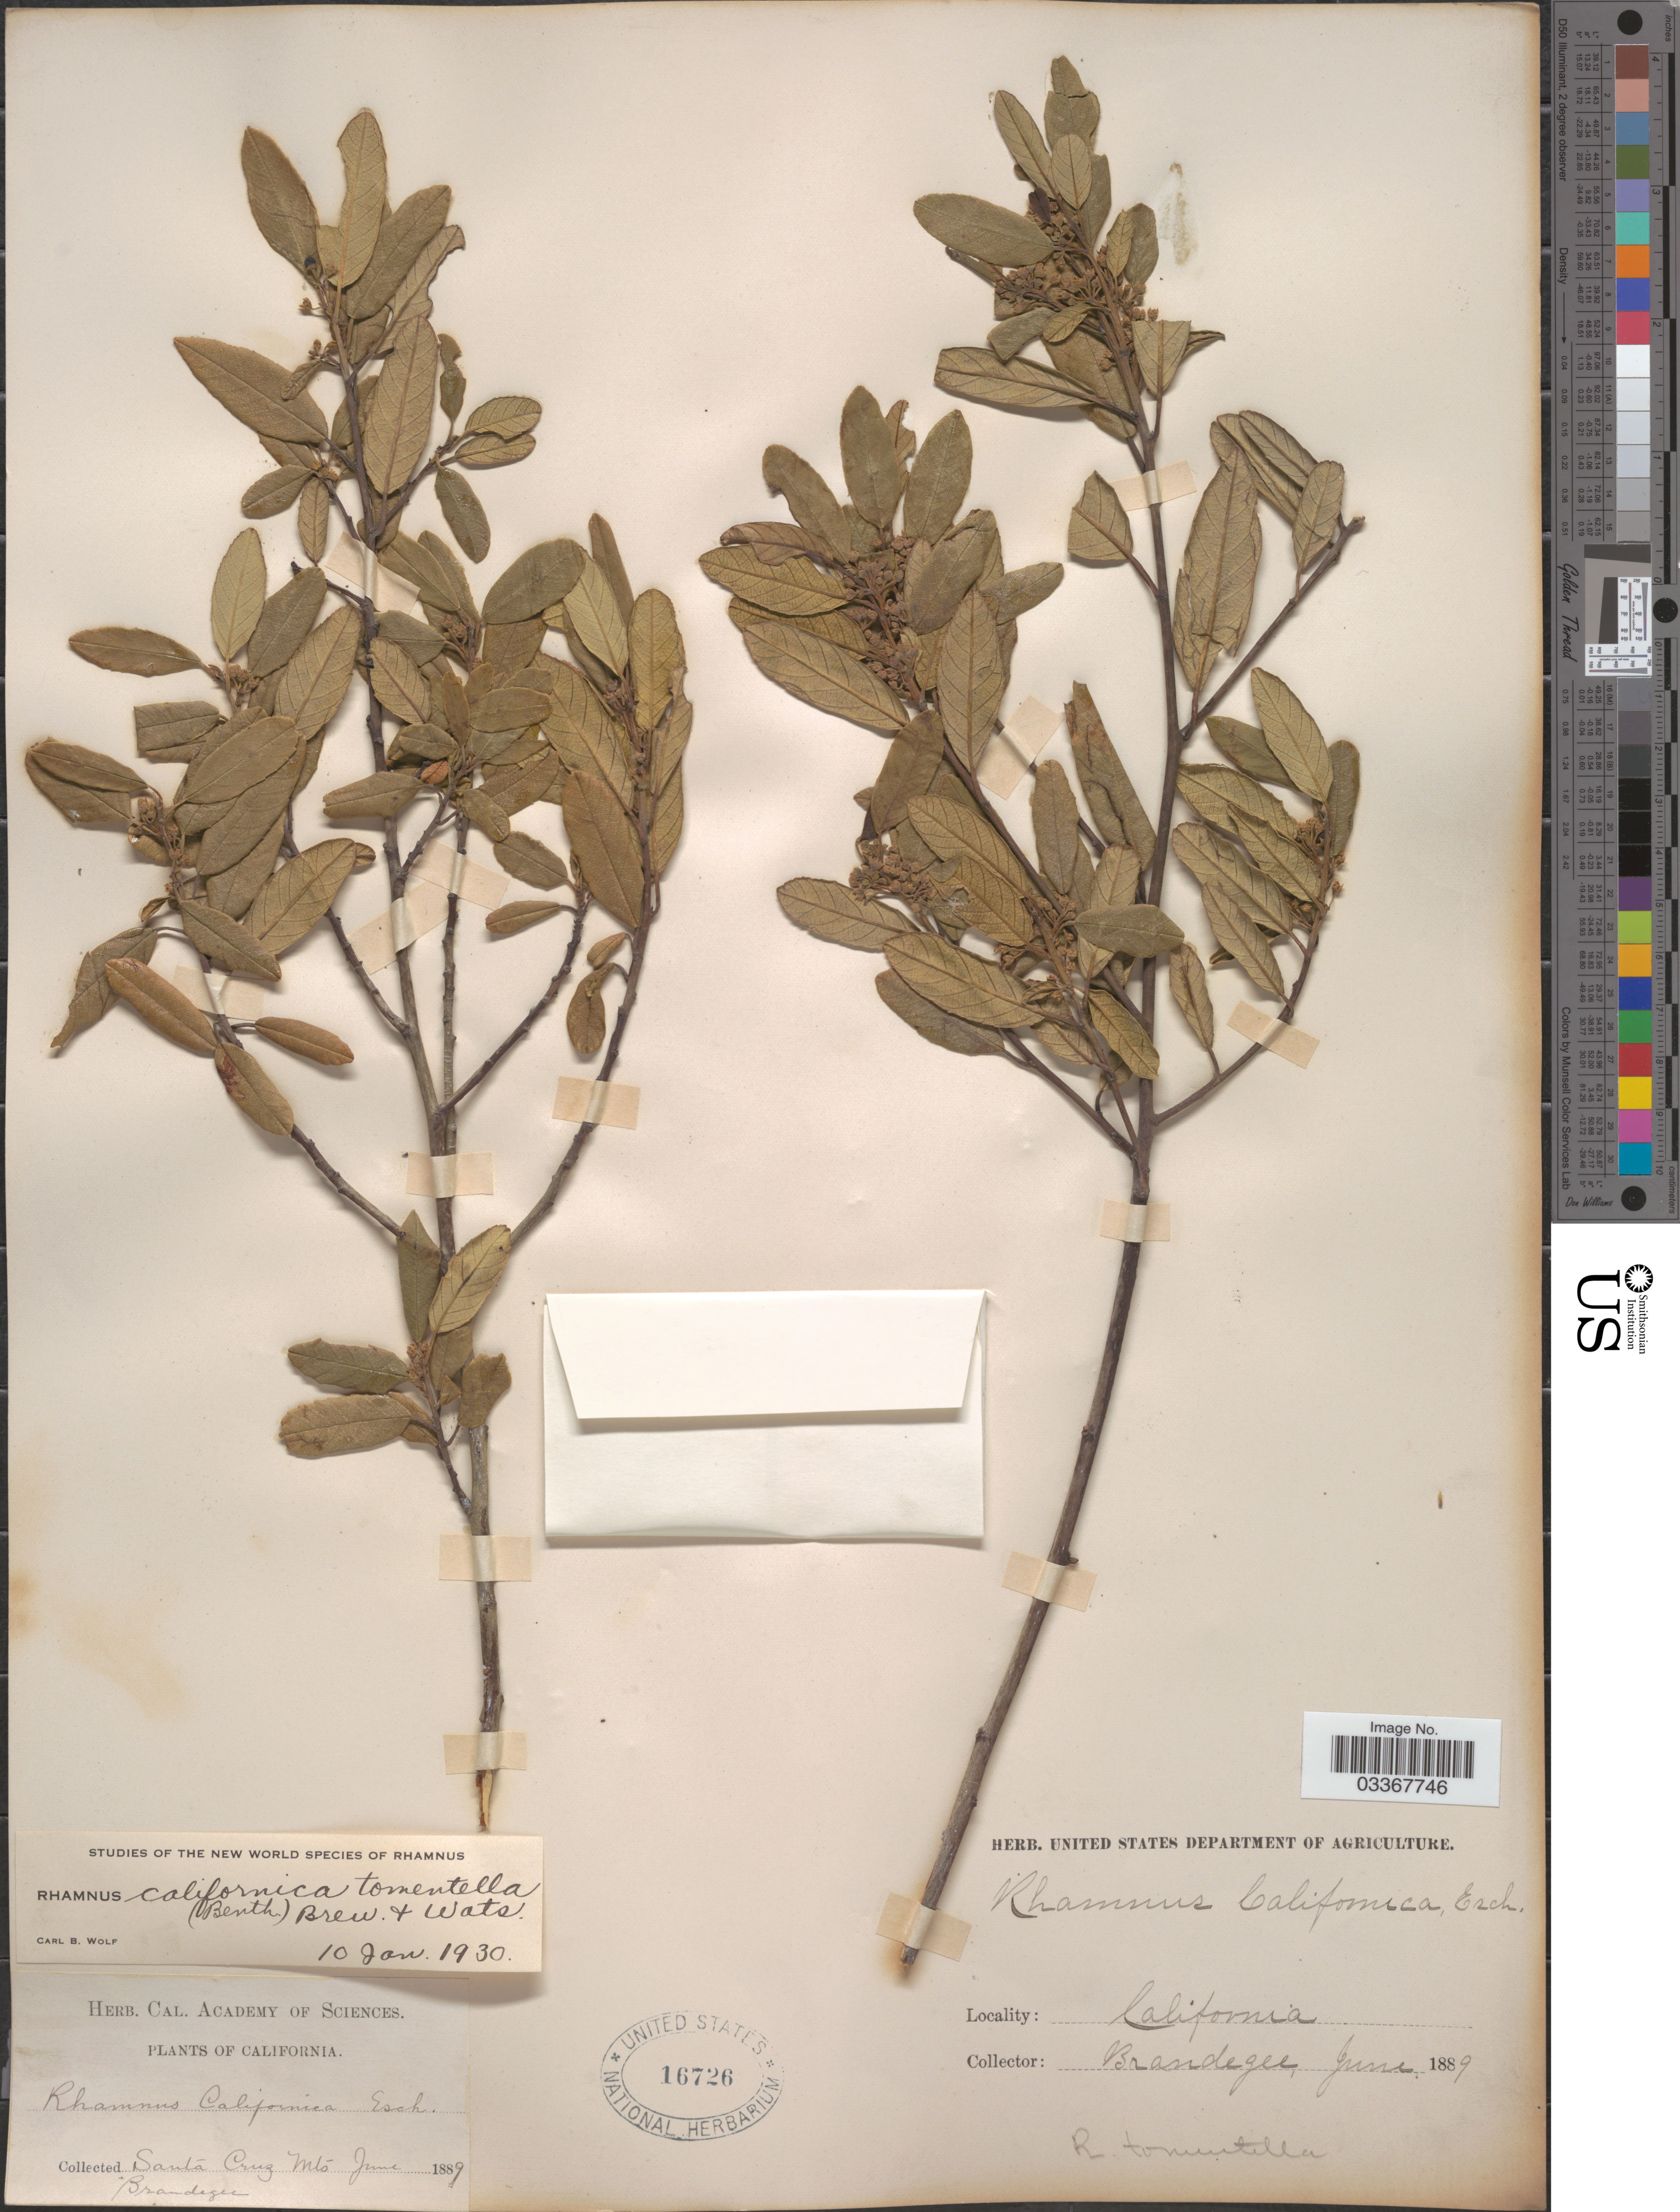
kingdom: Plantae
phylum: Tracheophyta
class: Magnoliopsida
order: Rosales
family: Rhamnaceae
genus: Frangula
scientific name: Frangula californica subsp. tomentella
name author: (Benth.) Kartesz & Gandhi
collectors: -- Brandegee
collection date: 1889-06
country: United States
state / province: California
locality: Santa Cruz Mts.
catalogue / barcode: US 16726